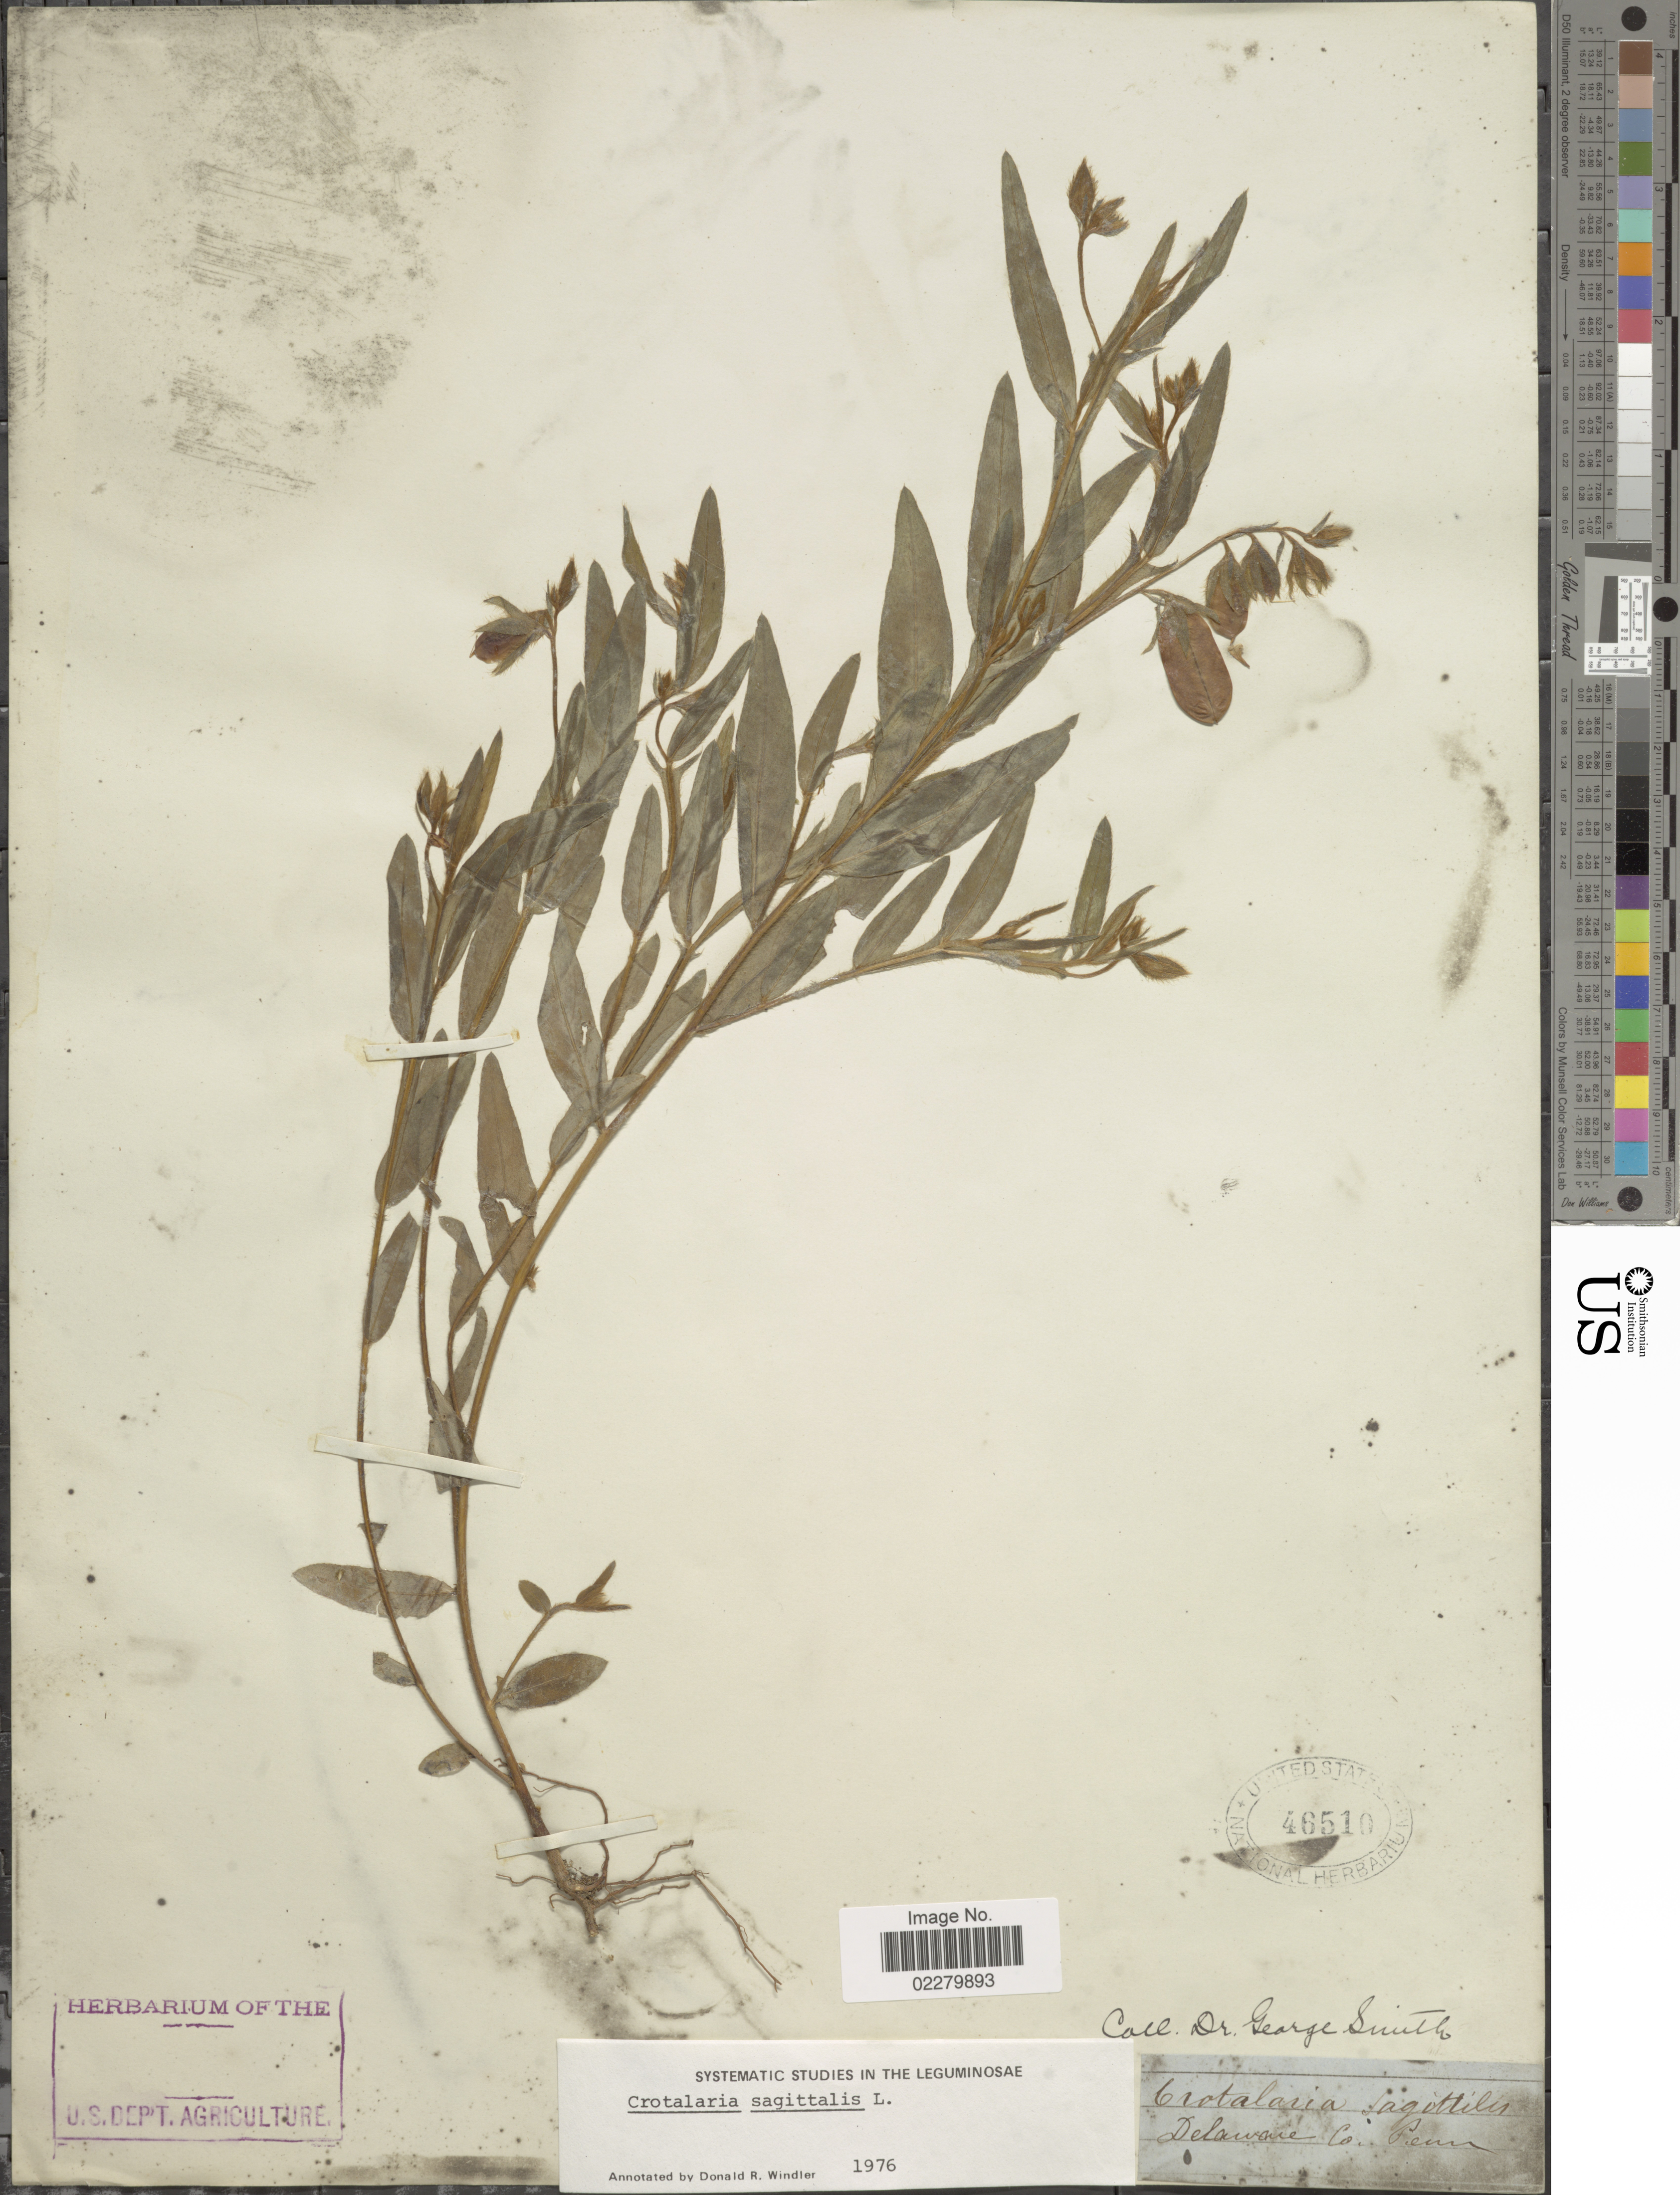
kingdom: Plantae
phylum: Tracheophyta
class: Magnoliopsida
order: Fabales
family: Fabaceae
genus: Crotalaria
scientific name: Crotalaria sagittalis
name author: L.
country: United States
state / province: Pennsylvania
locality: Delaware Co., Penn.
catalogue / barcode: US 46510